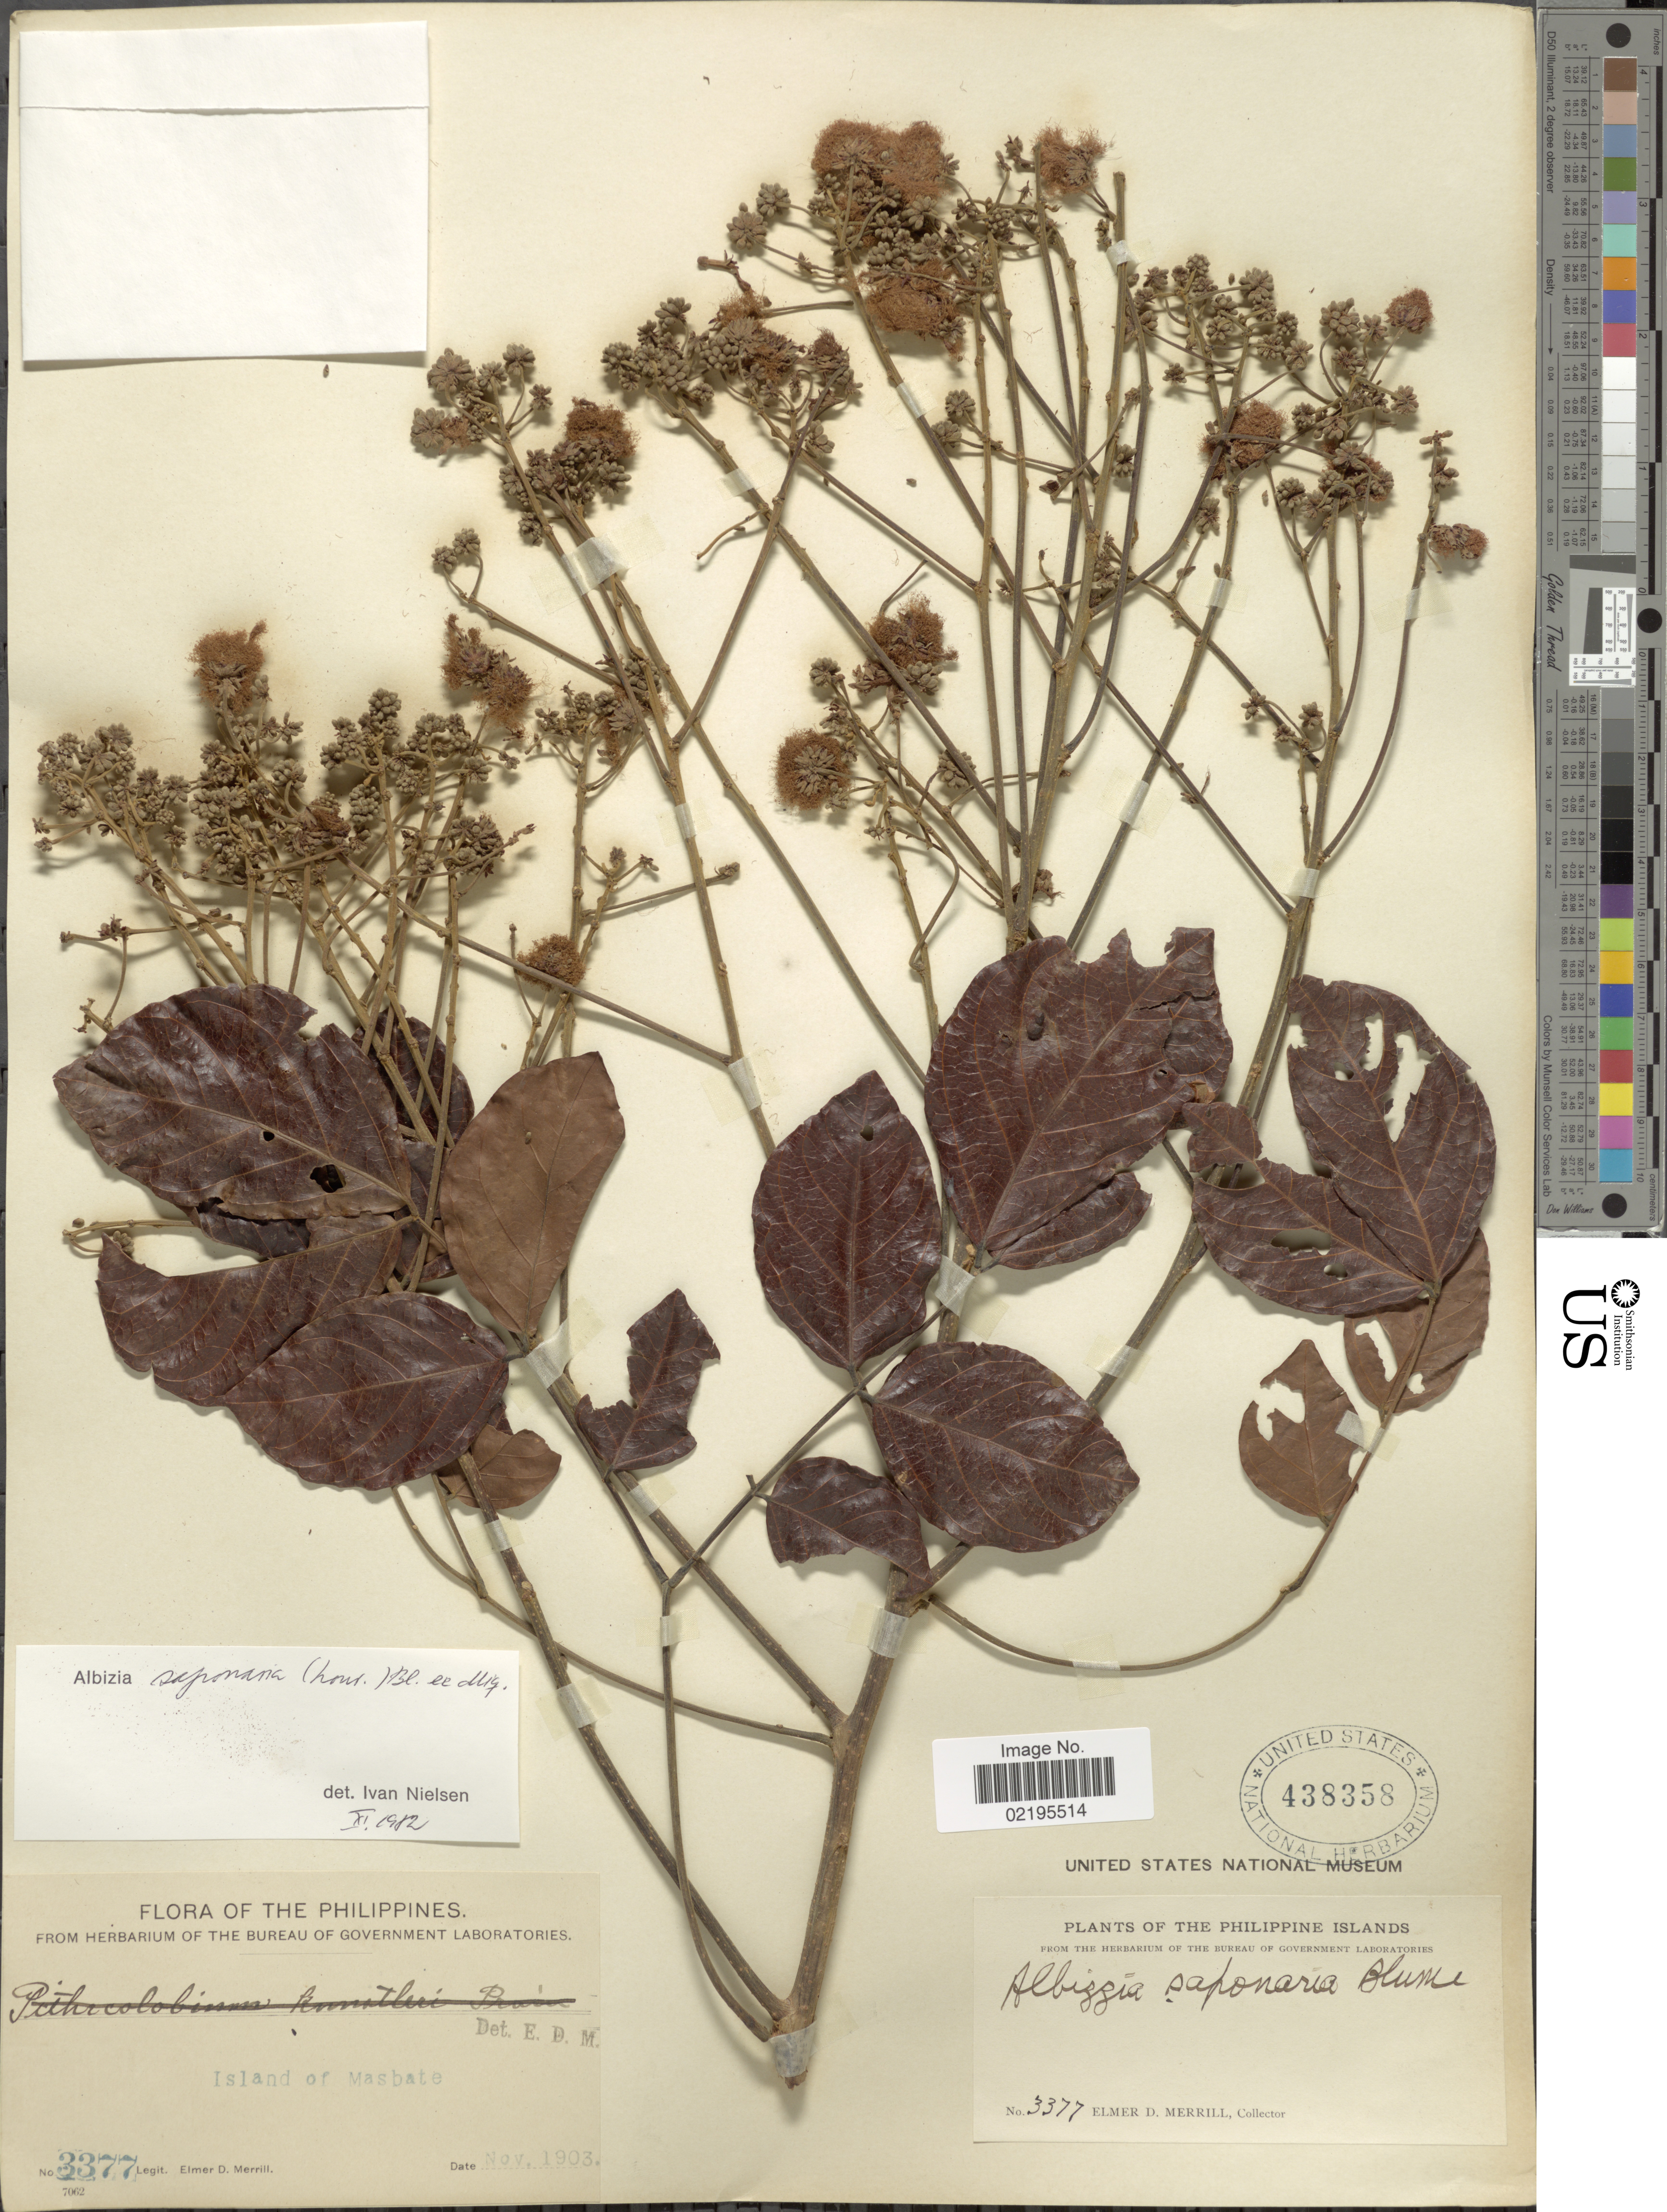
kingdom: Plantae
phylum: Tracheophyta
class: Magnoliopsida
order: Fabales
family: Fabaceae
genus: Albizia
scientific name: Albizia saponaria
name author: (Lour.) Blume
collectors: E. D. Merrill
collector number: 3377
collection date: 1903-11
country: Philippines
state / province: Bicol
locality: Island of Masbate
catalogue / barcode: US 438358